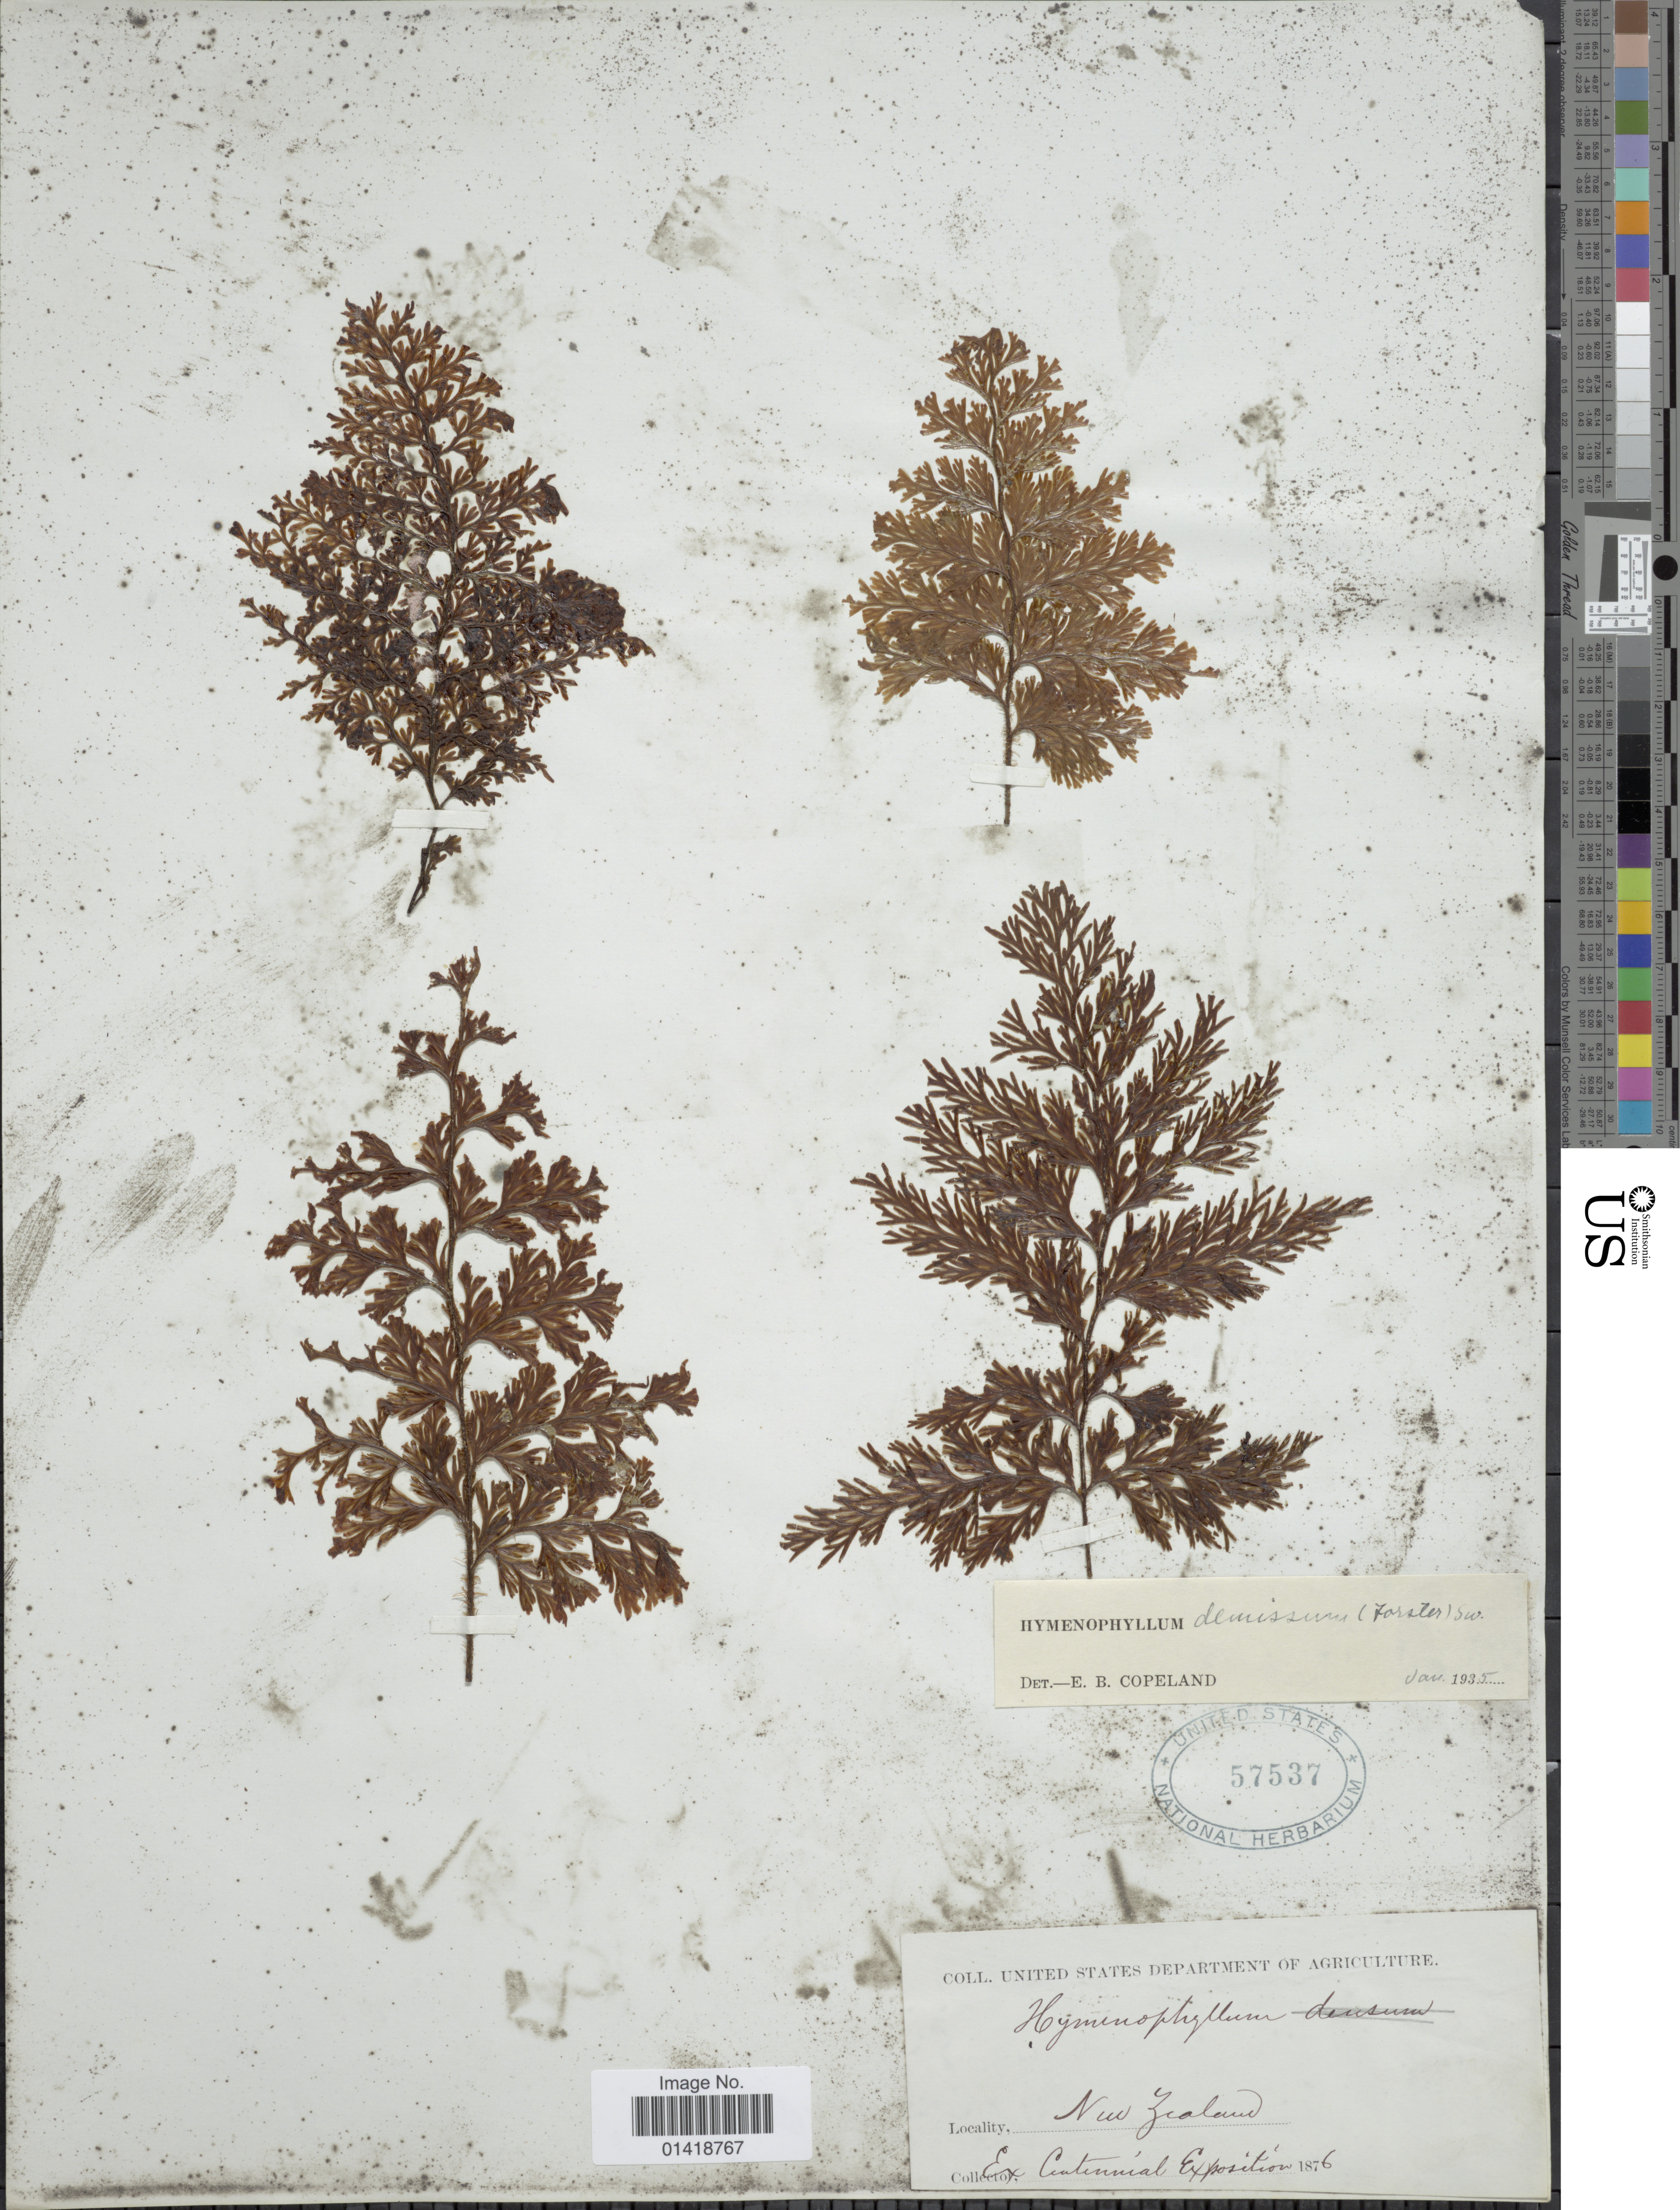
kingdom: Plantae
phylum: Tracheophyta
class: Polypodiopsida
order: Hymenophyllales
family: Hymenophyllaceae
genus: Hymenophyllum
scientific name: Hymenophyllum demissum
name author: Sw.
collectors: ex Centennial Exposition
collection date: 1876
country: New Zealand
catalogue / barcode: US 57537